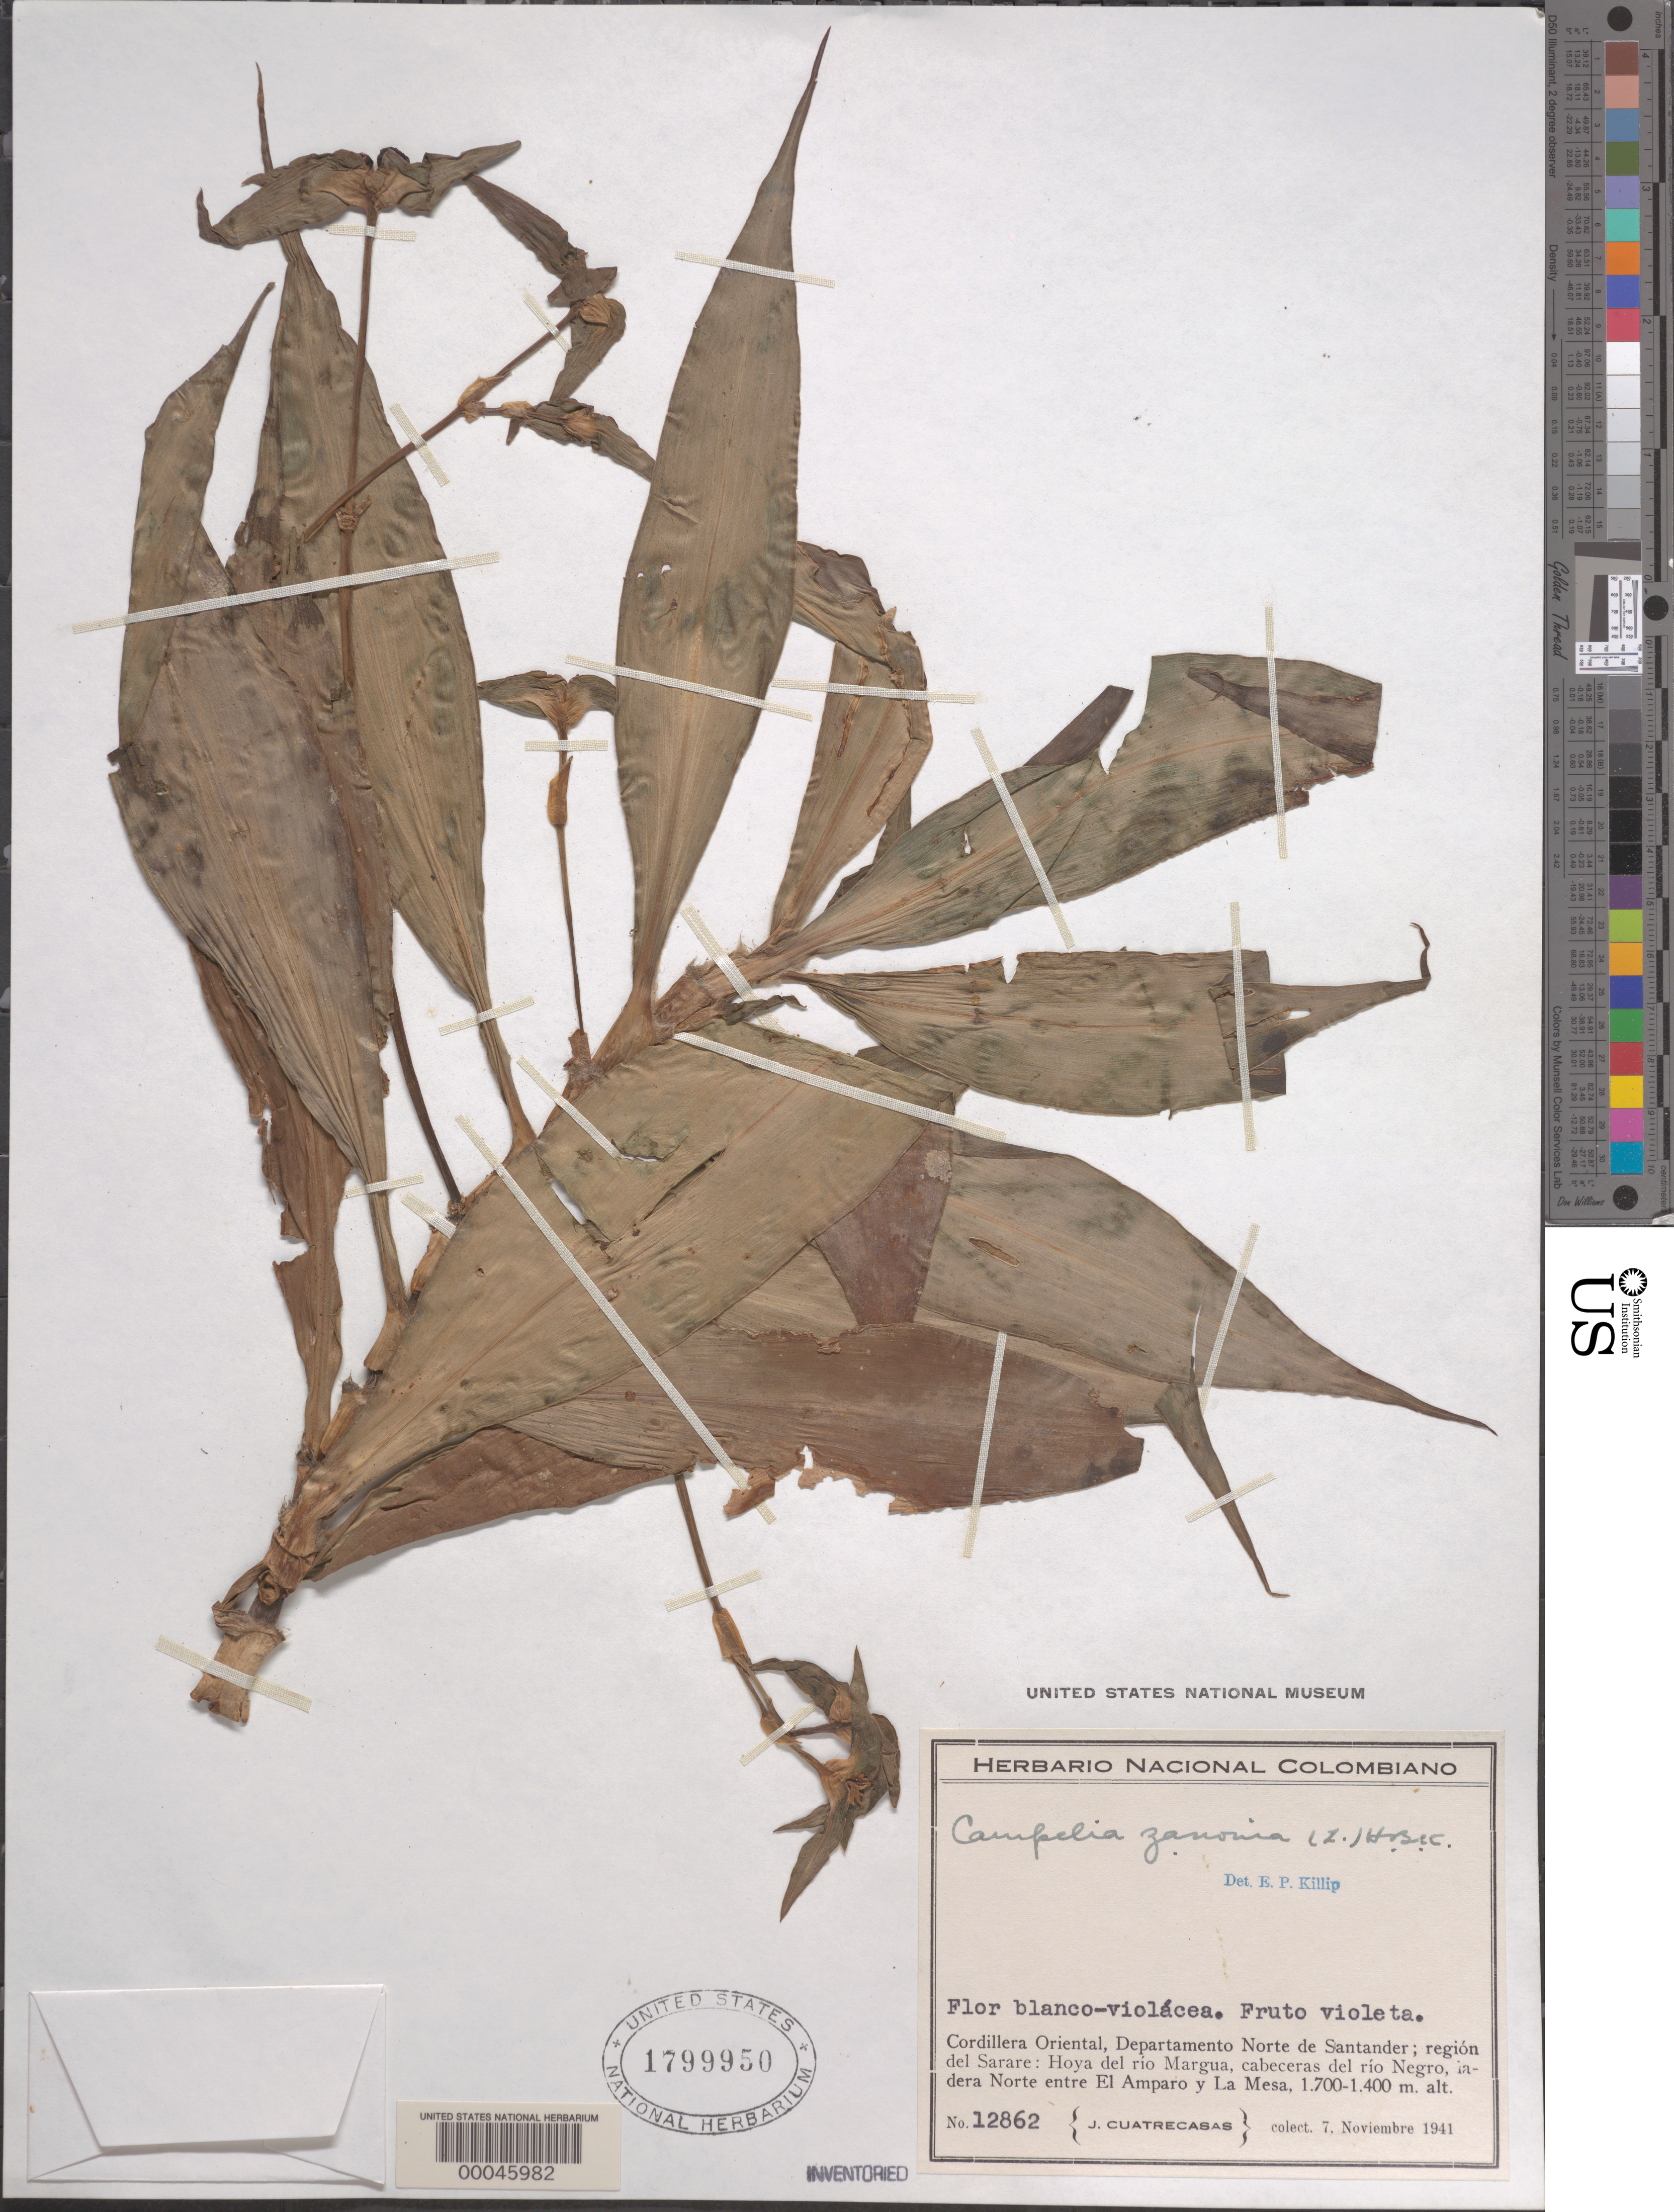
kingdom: Plantae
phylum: Tracheophyta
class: Liliopsida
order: Commelinales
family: Commelinaceae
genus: Tradescantia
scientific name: Tradescantia zanonia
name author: (L.) Sw.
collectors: J. Cuatrecasas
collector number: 12862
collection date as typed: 07 Nov 1941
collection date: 1941-11-07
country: Colombia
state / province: Norte de Santander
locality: Sarare, near Rio Margua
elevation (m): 1400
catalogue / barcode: US 1799950